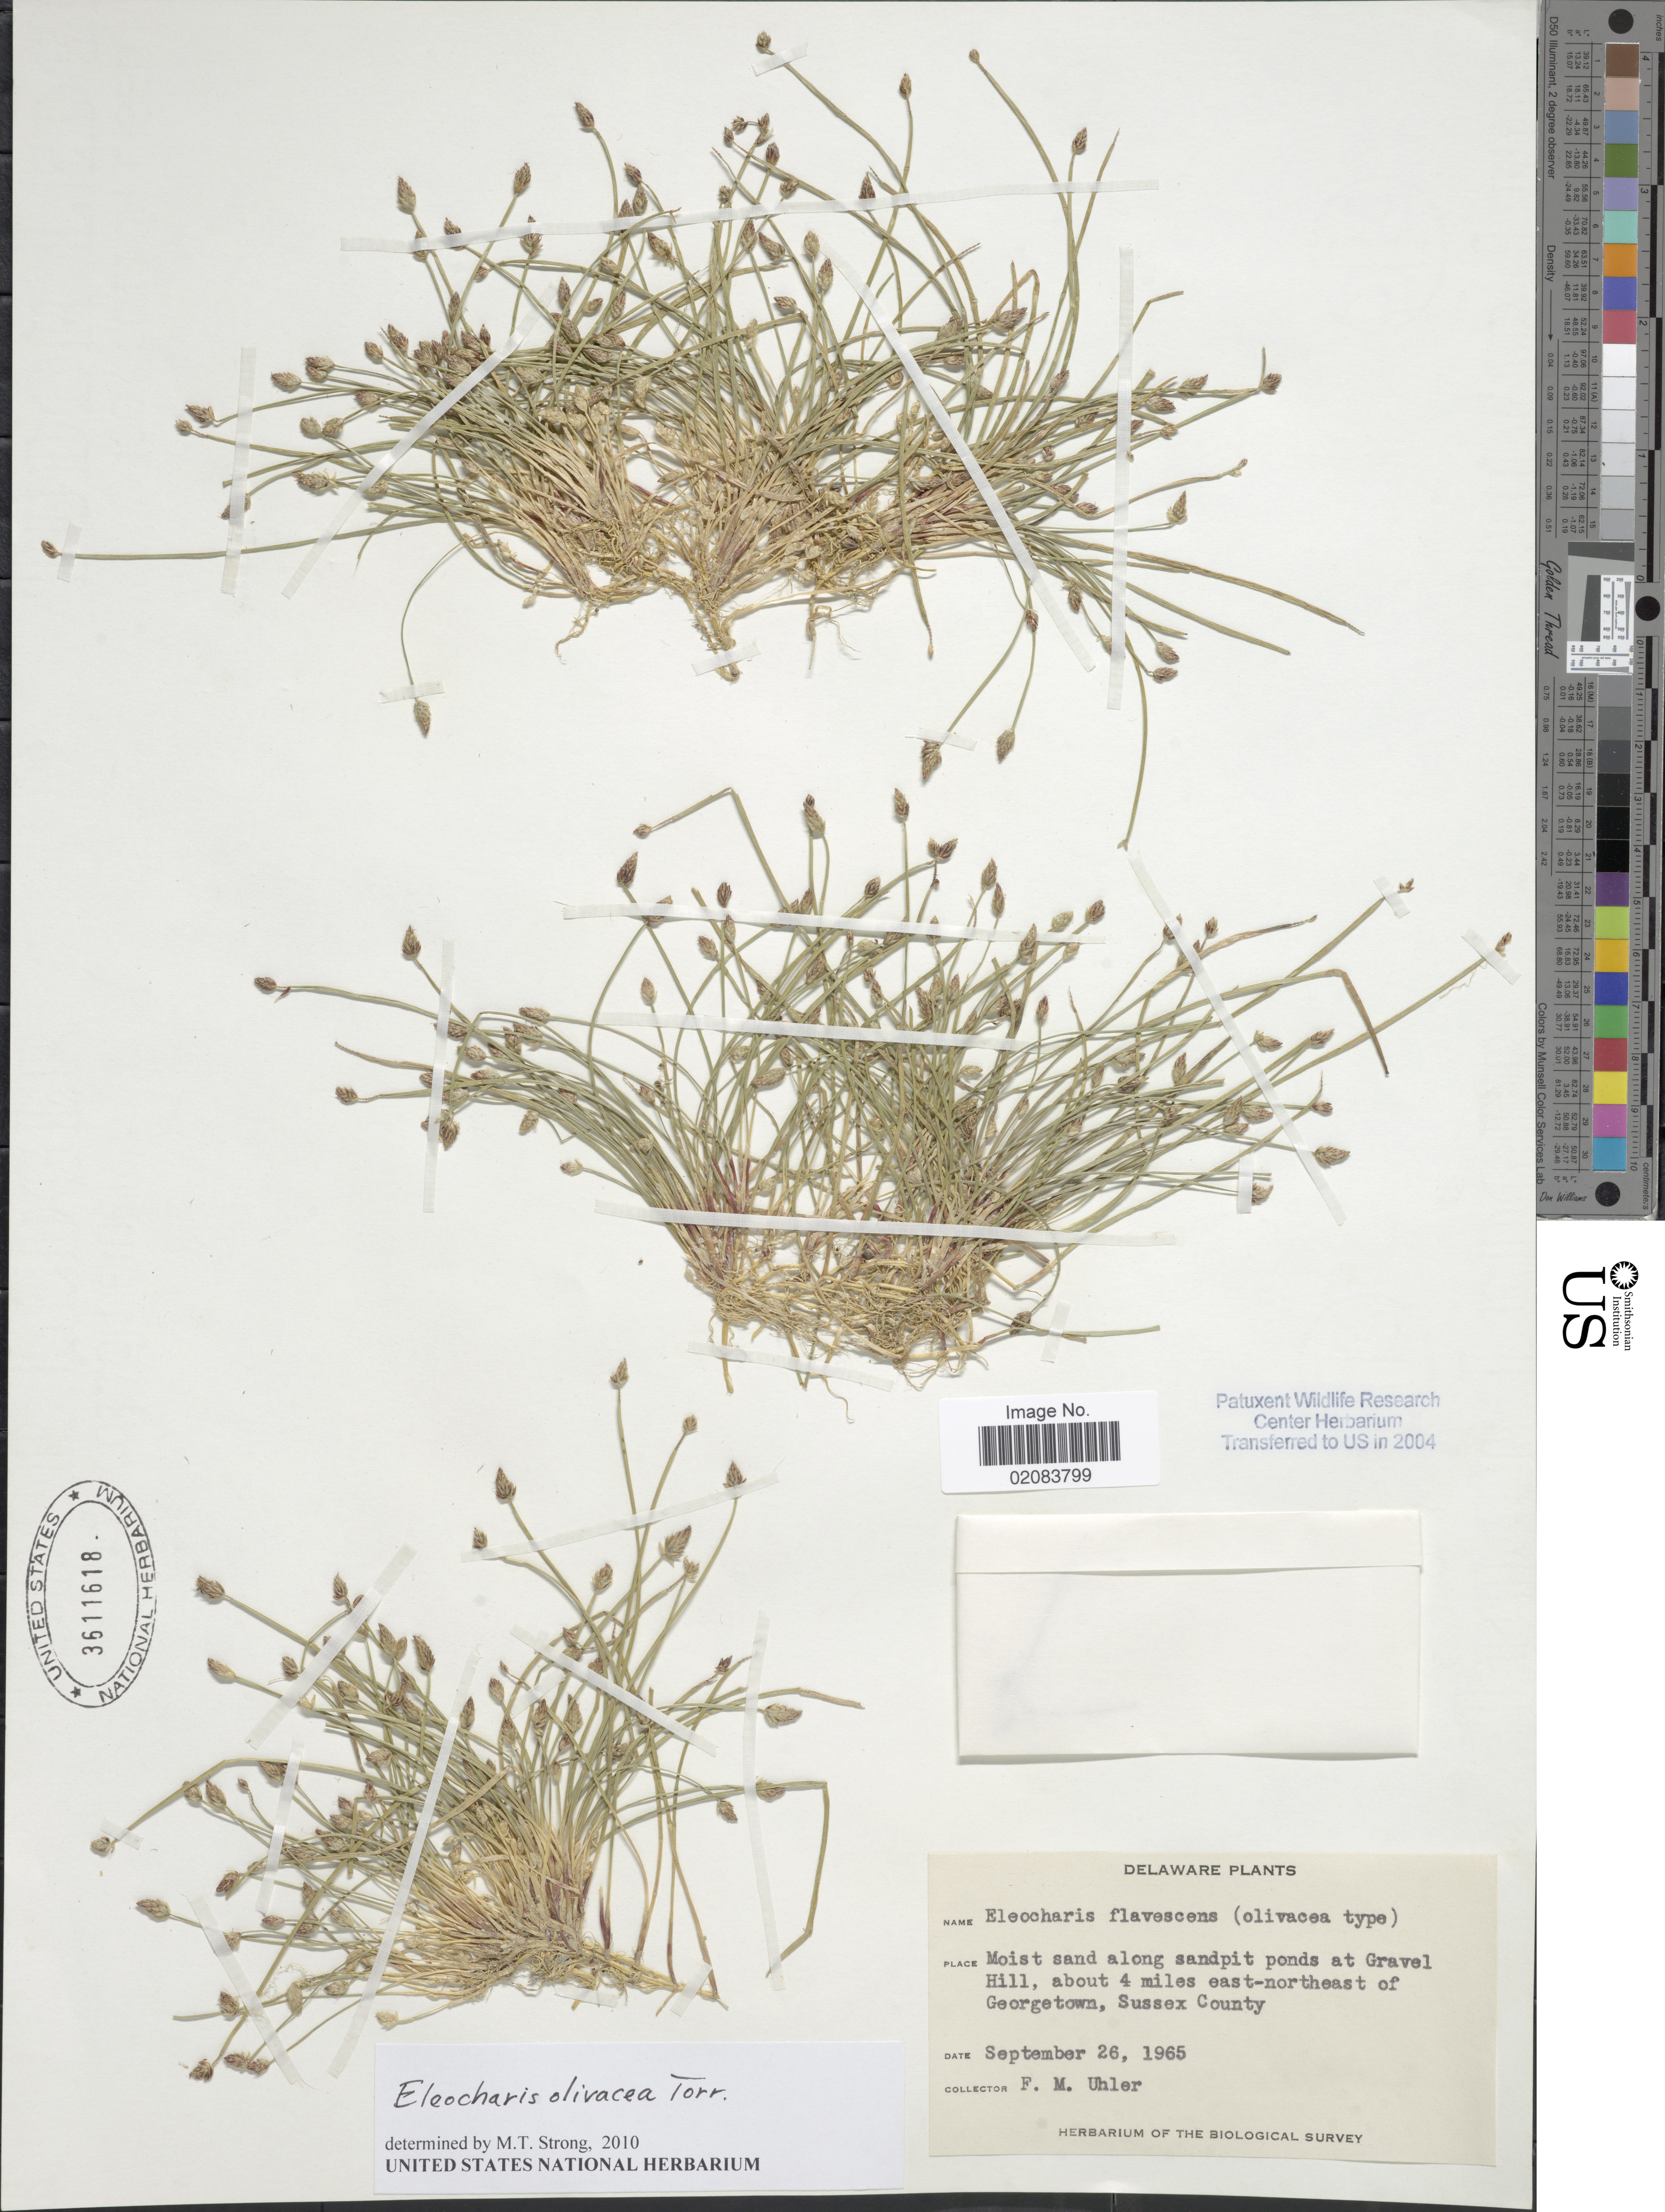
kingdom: Plantae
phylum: Tracheophyta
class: Liliopsida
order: Poales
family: Cyperaceae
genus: Eleocharis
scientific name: Eleocharis olivacea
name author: Torr.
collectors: F. M. Uhler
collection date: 1965-09-26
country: United States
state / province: Delaware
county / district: Sussex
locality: Gravel Hill, about 4 miles east-northeast of Georgetown, Sussex County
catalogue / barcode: US 3611618